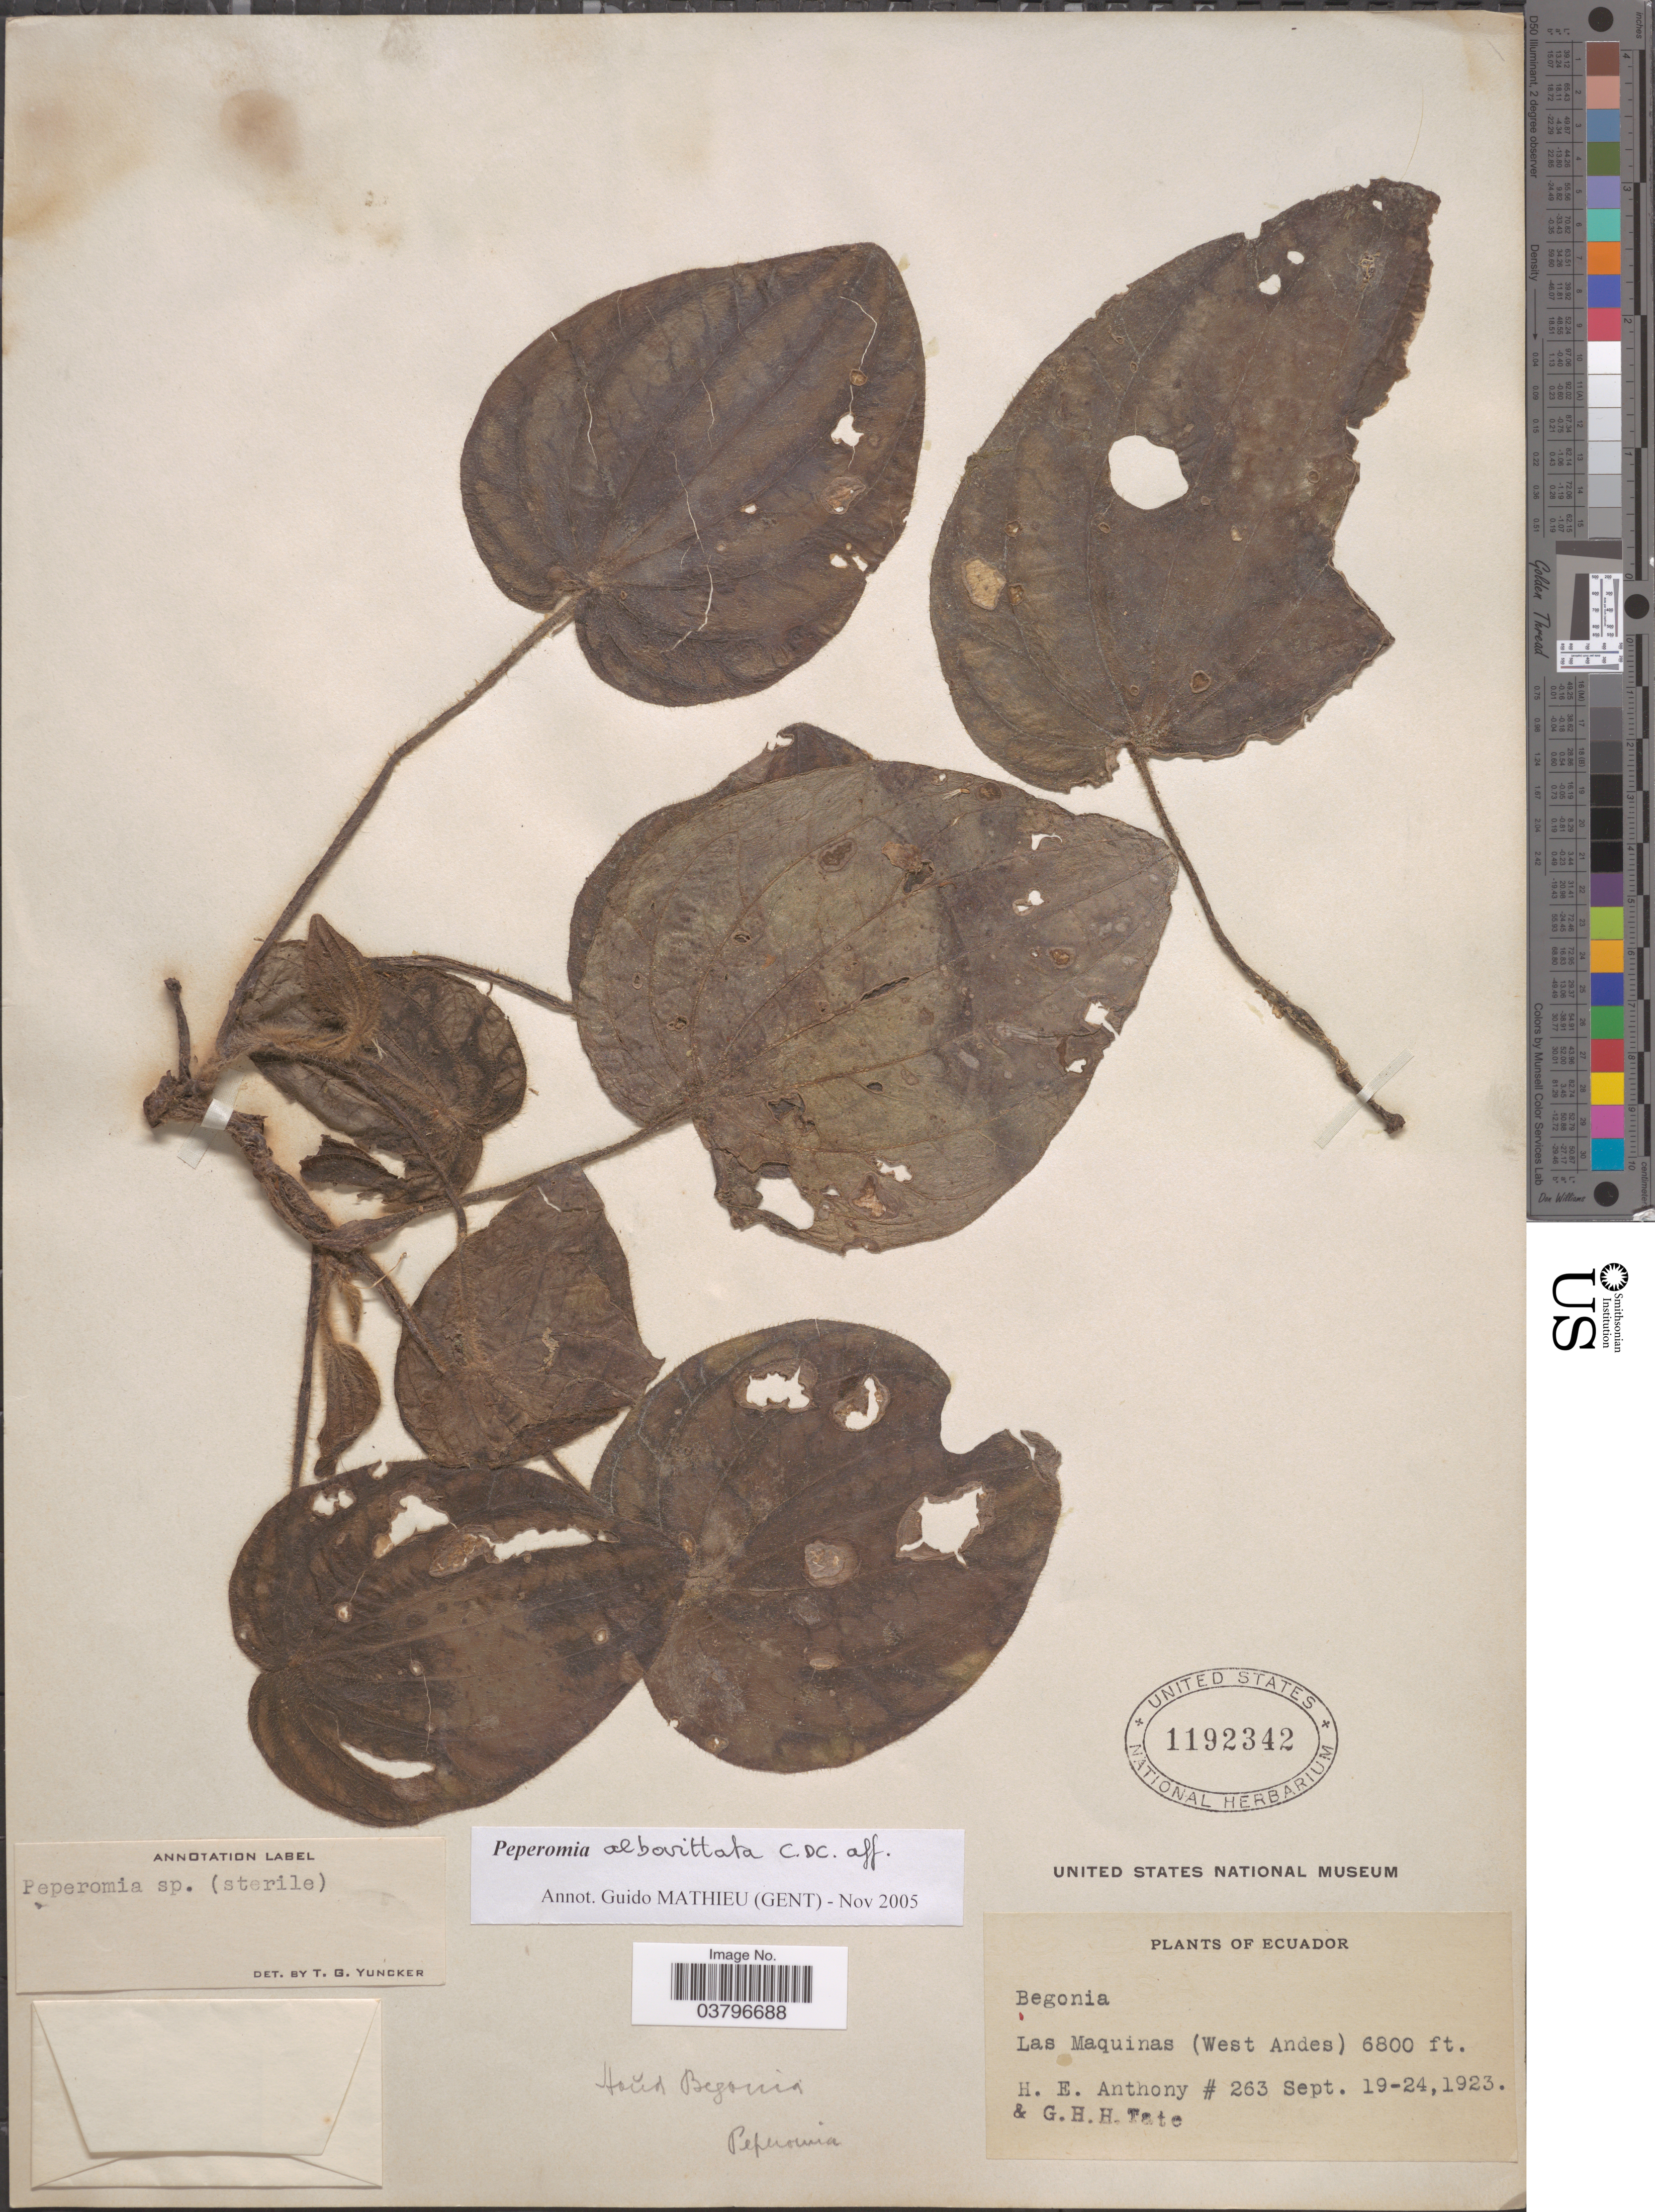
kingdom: Plantae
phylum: Tracheophyta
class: Magnoliopsida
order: Piperales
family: Piperaceae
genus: Peperomia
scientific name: Peperomia albovittata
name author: C. DC.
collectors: H. E. Anthony & G. H. H.Tate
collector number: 263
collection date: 1923-09-19/1923-09-24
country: Ecuador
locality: Las Maquinas (West Andes).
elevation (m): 2073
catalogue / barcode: US 1192342